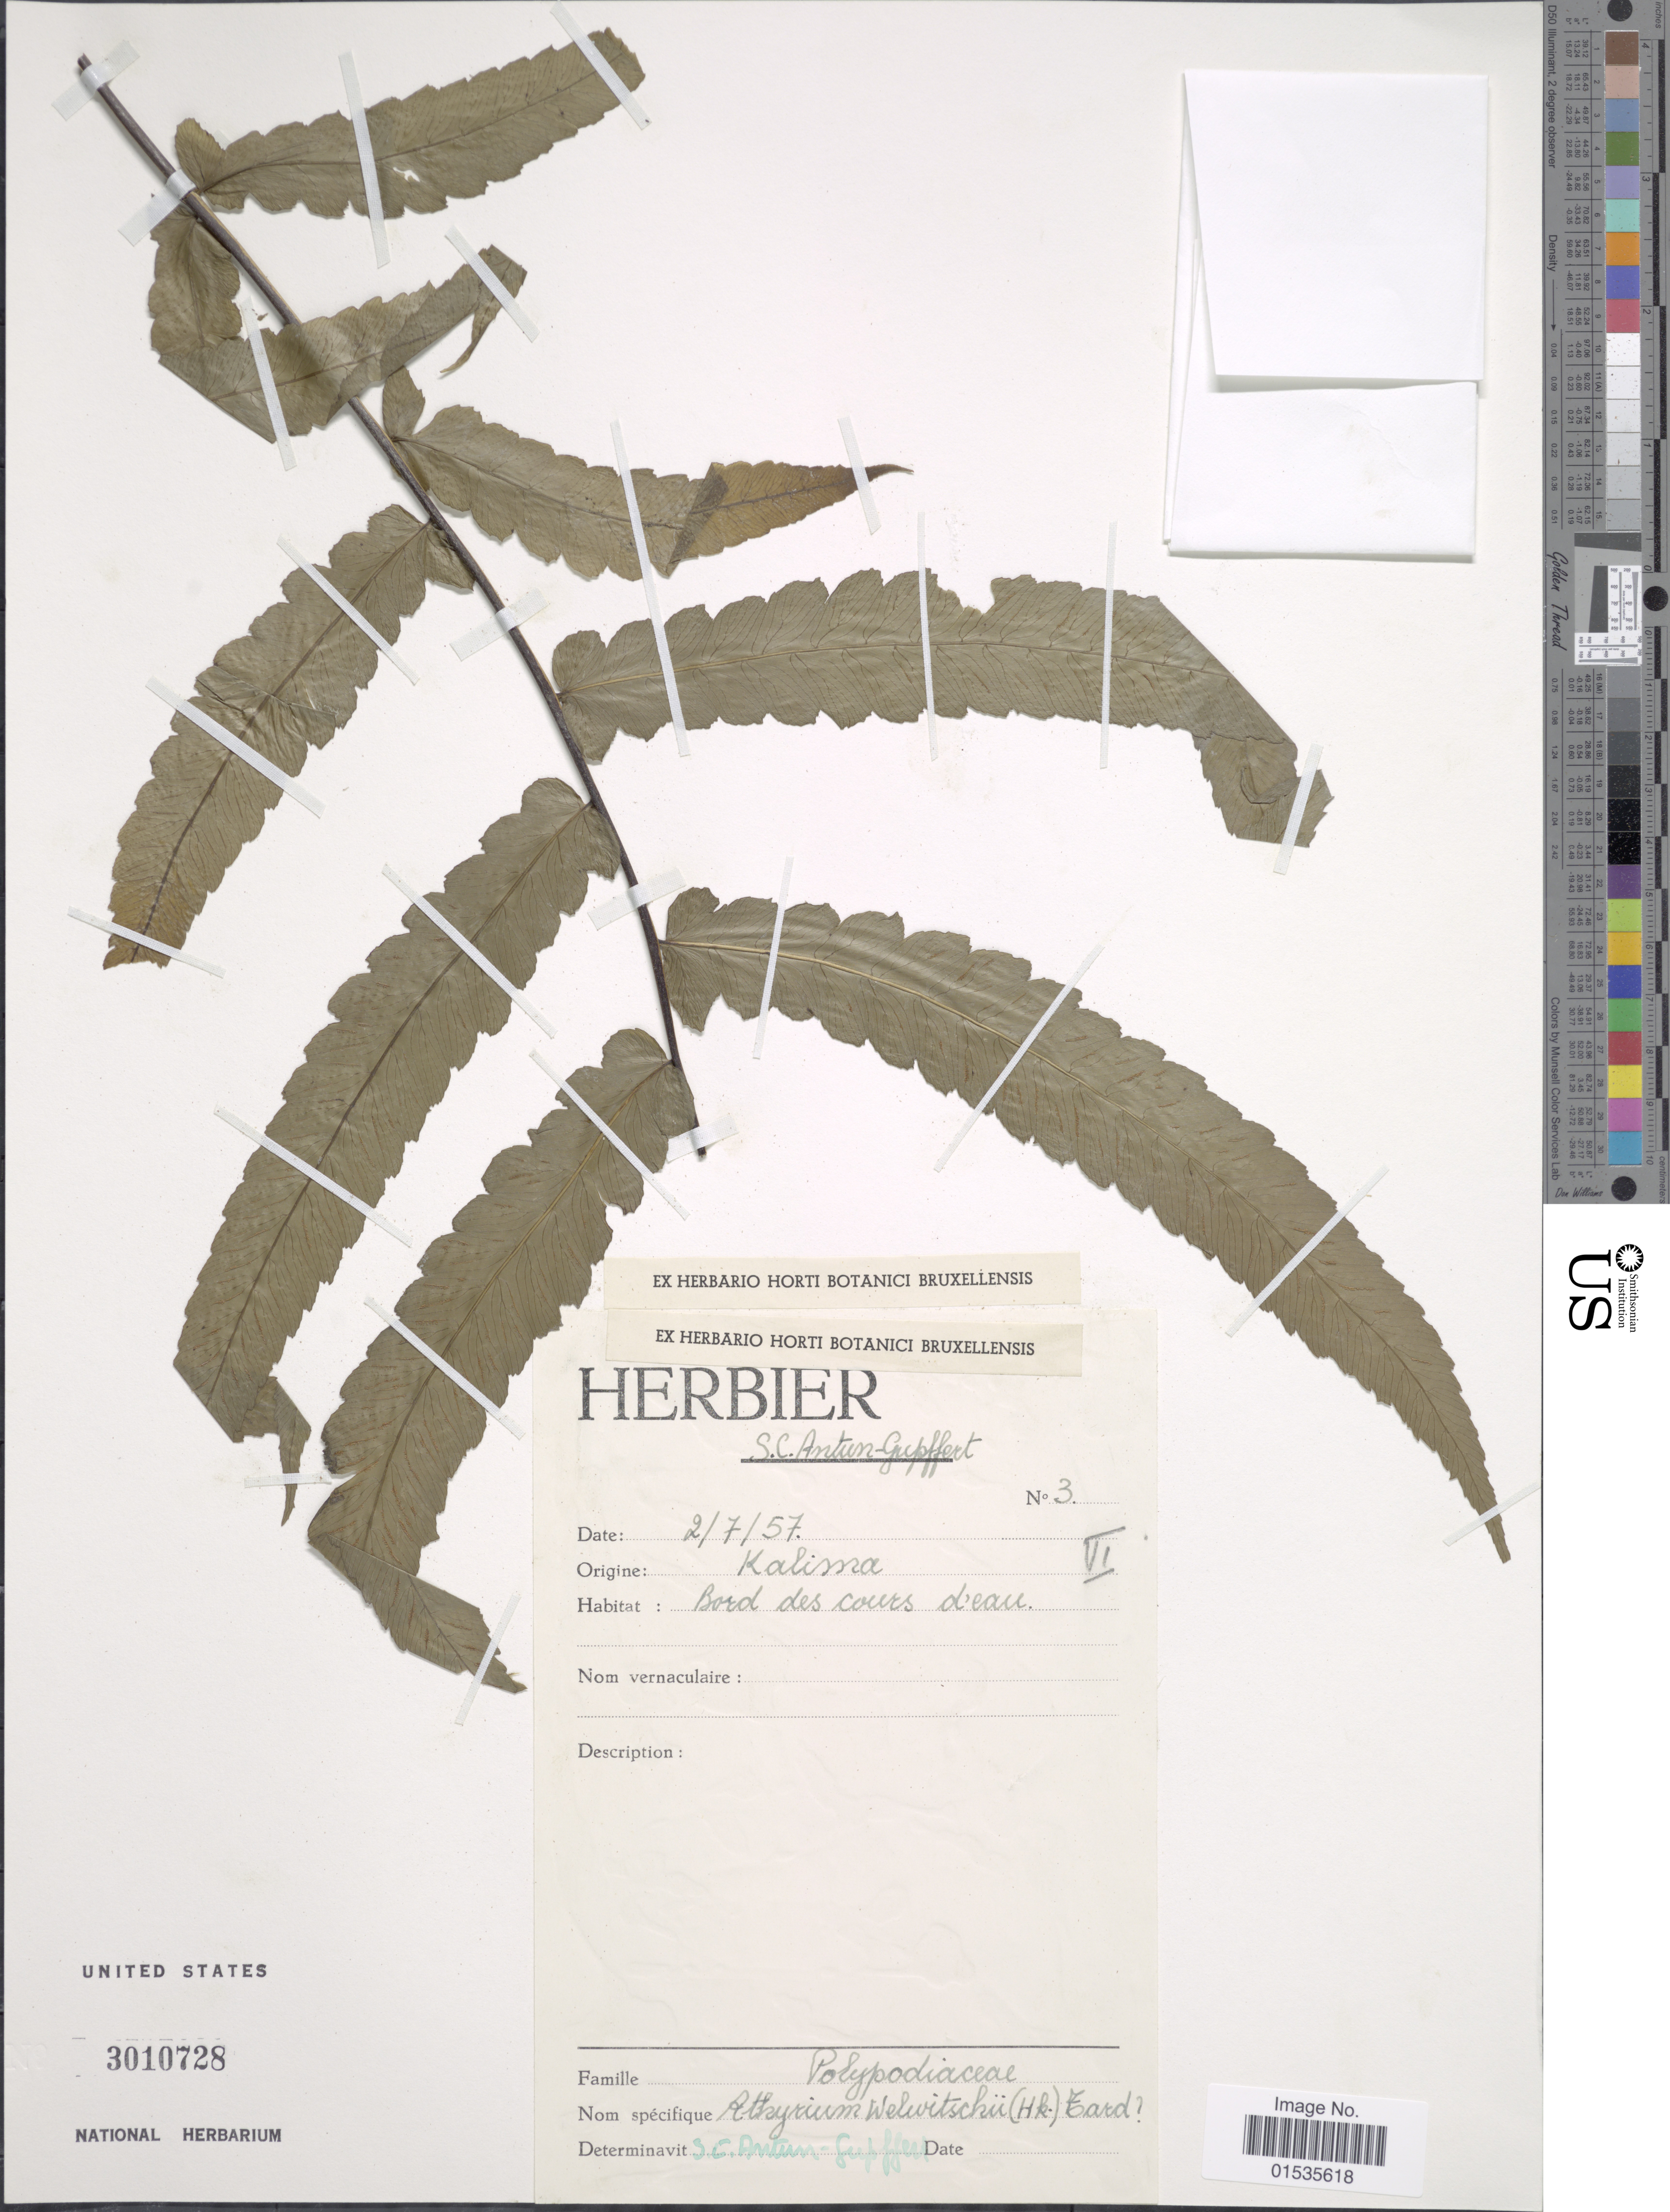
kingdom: Plantae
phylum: Tracheophyta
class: Polypodiopsida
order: Polypodiales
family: Athyriaceae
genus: Diplazium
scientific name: Diplazium welwitschii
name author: (Hook.) Diels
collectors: S. Antun-Gupffert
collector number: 3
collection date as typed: Transcribed d/m/y: 2/7/57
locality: Kalima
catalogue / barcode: US 3010728